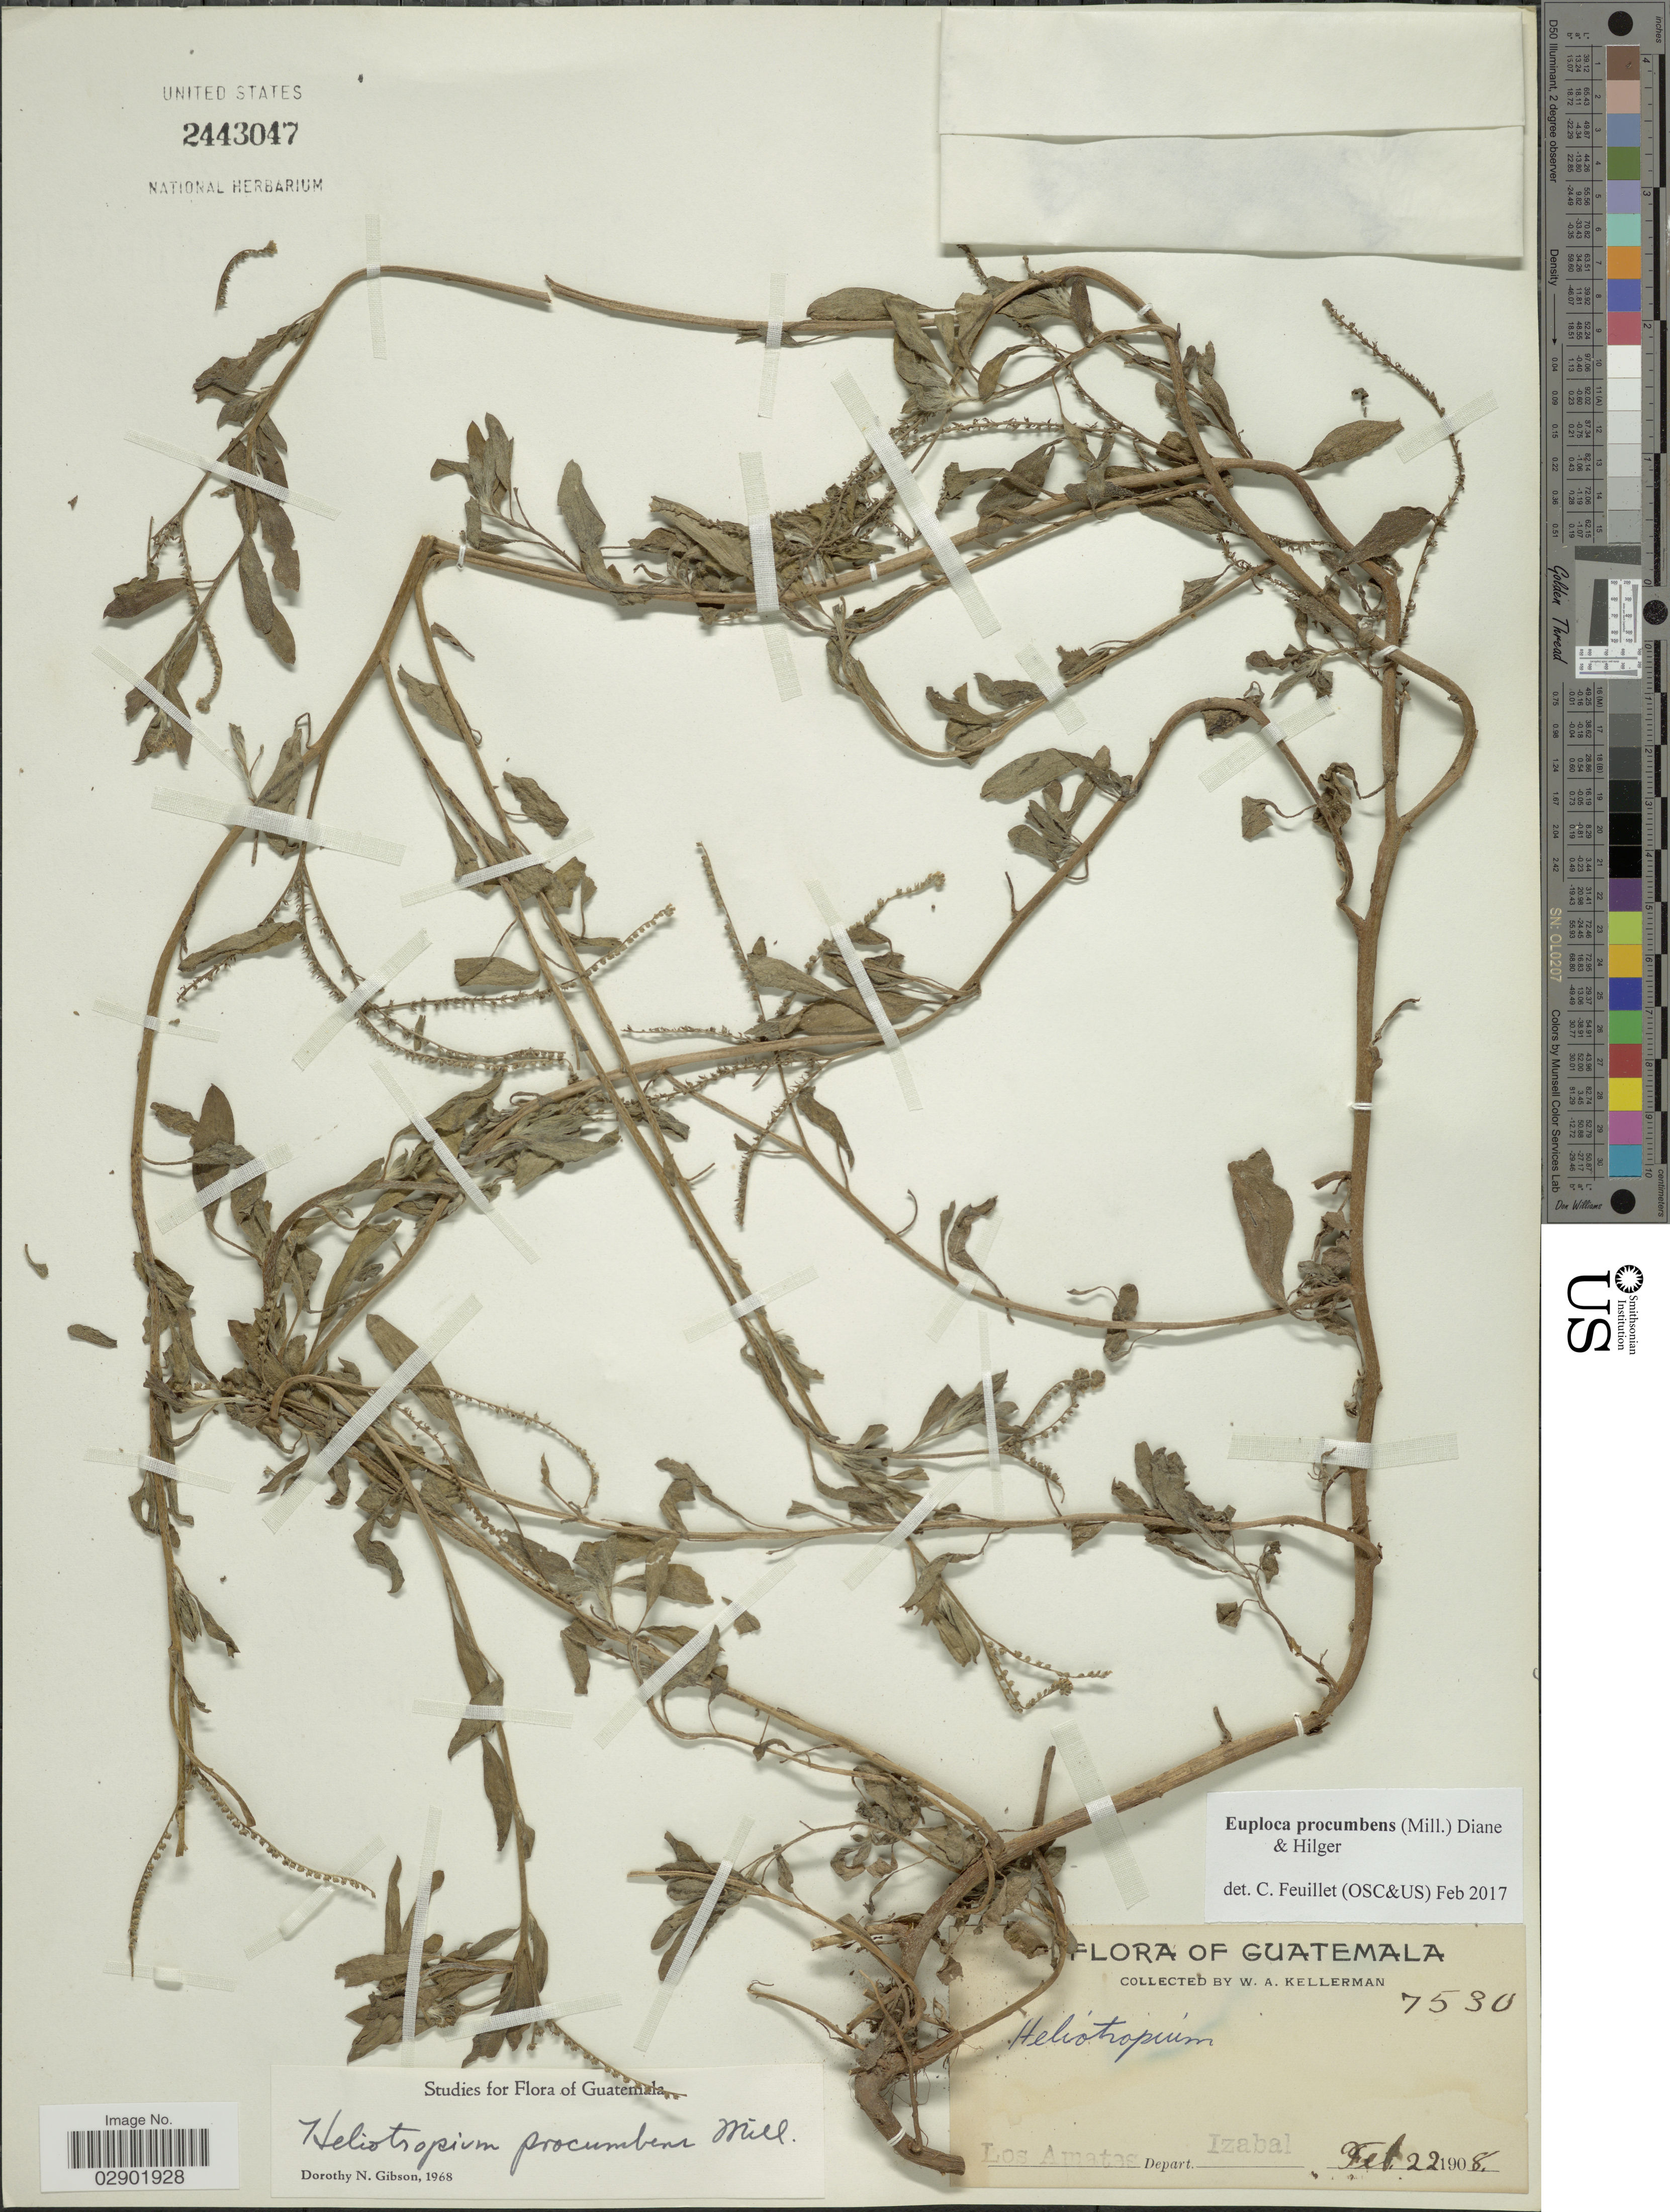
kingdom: Plantae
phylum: Tracheophyta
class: Magnoliopsida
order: Boraginales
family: Heliotropiaceae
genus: Euploca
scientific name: Euploca procumbens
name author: (Mill.) Diane & Hilger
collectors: W. Kellerman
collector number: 7530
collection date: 1908-02-22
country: Guatemala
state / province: Izabal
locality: Los Amates, Depart. Izabal.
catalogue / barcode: US 2443047